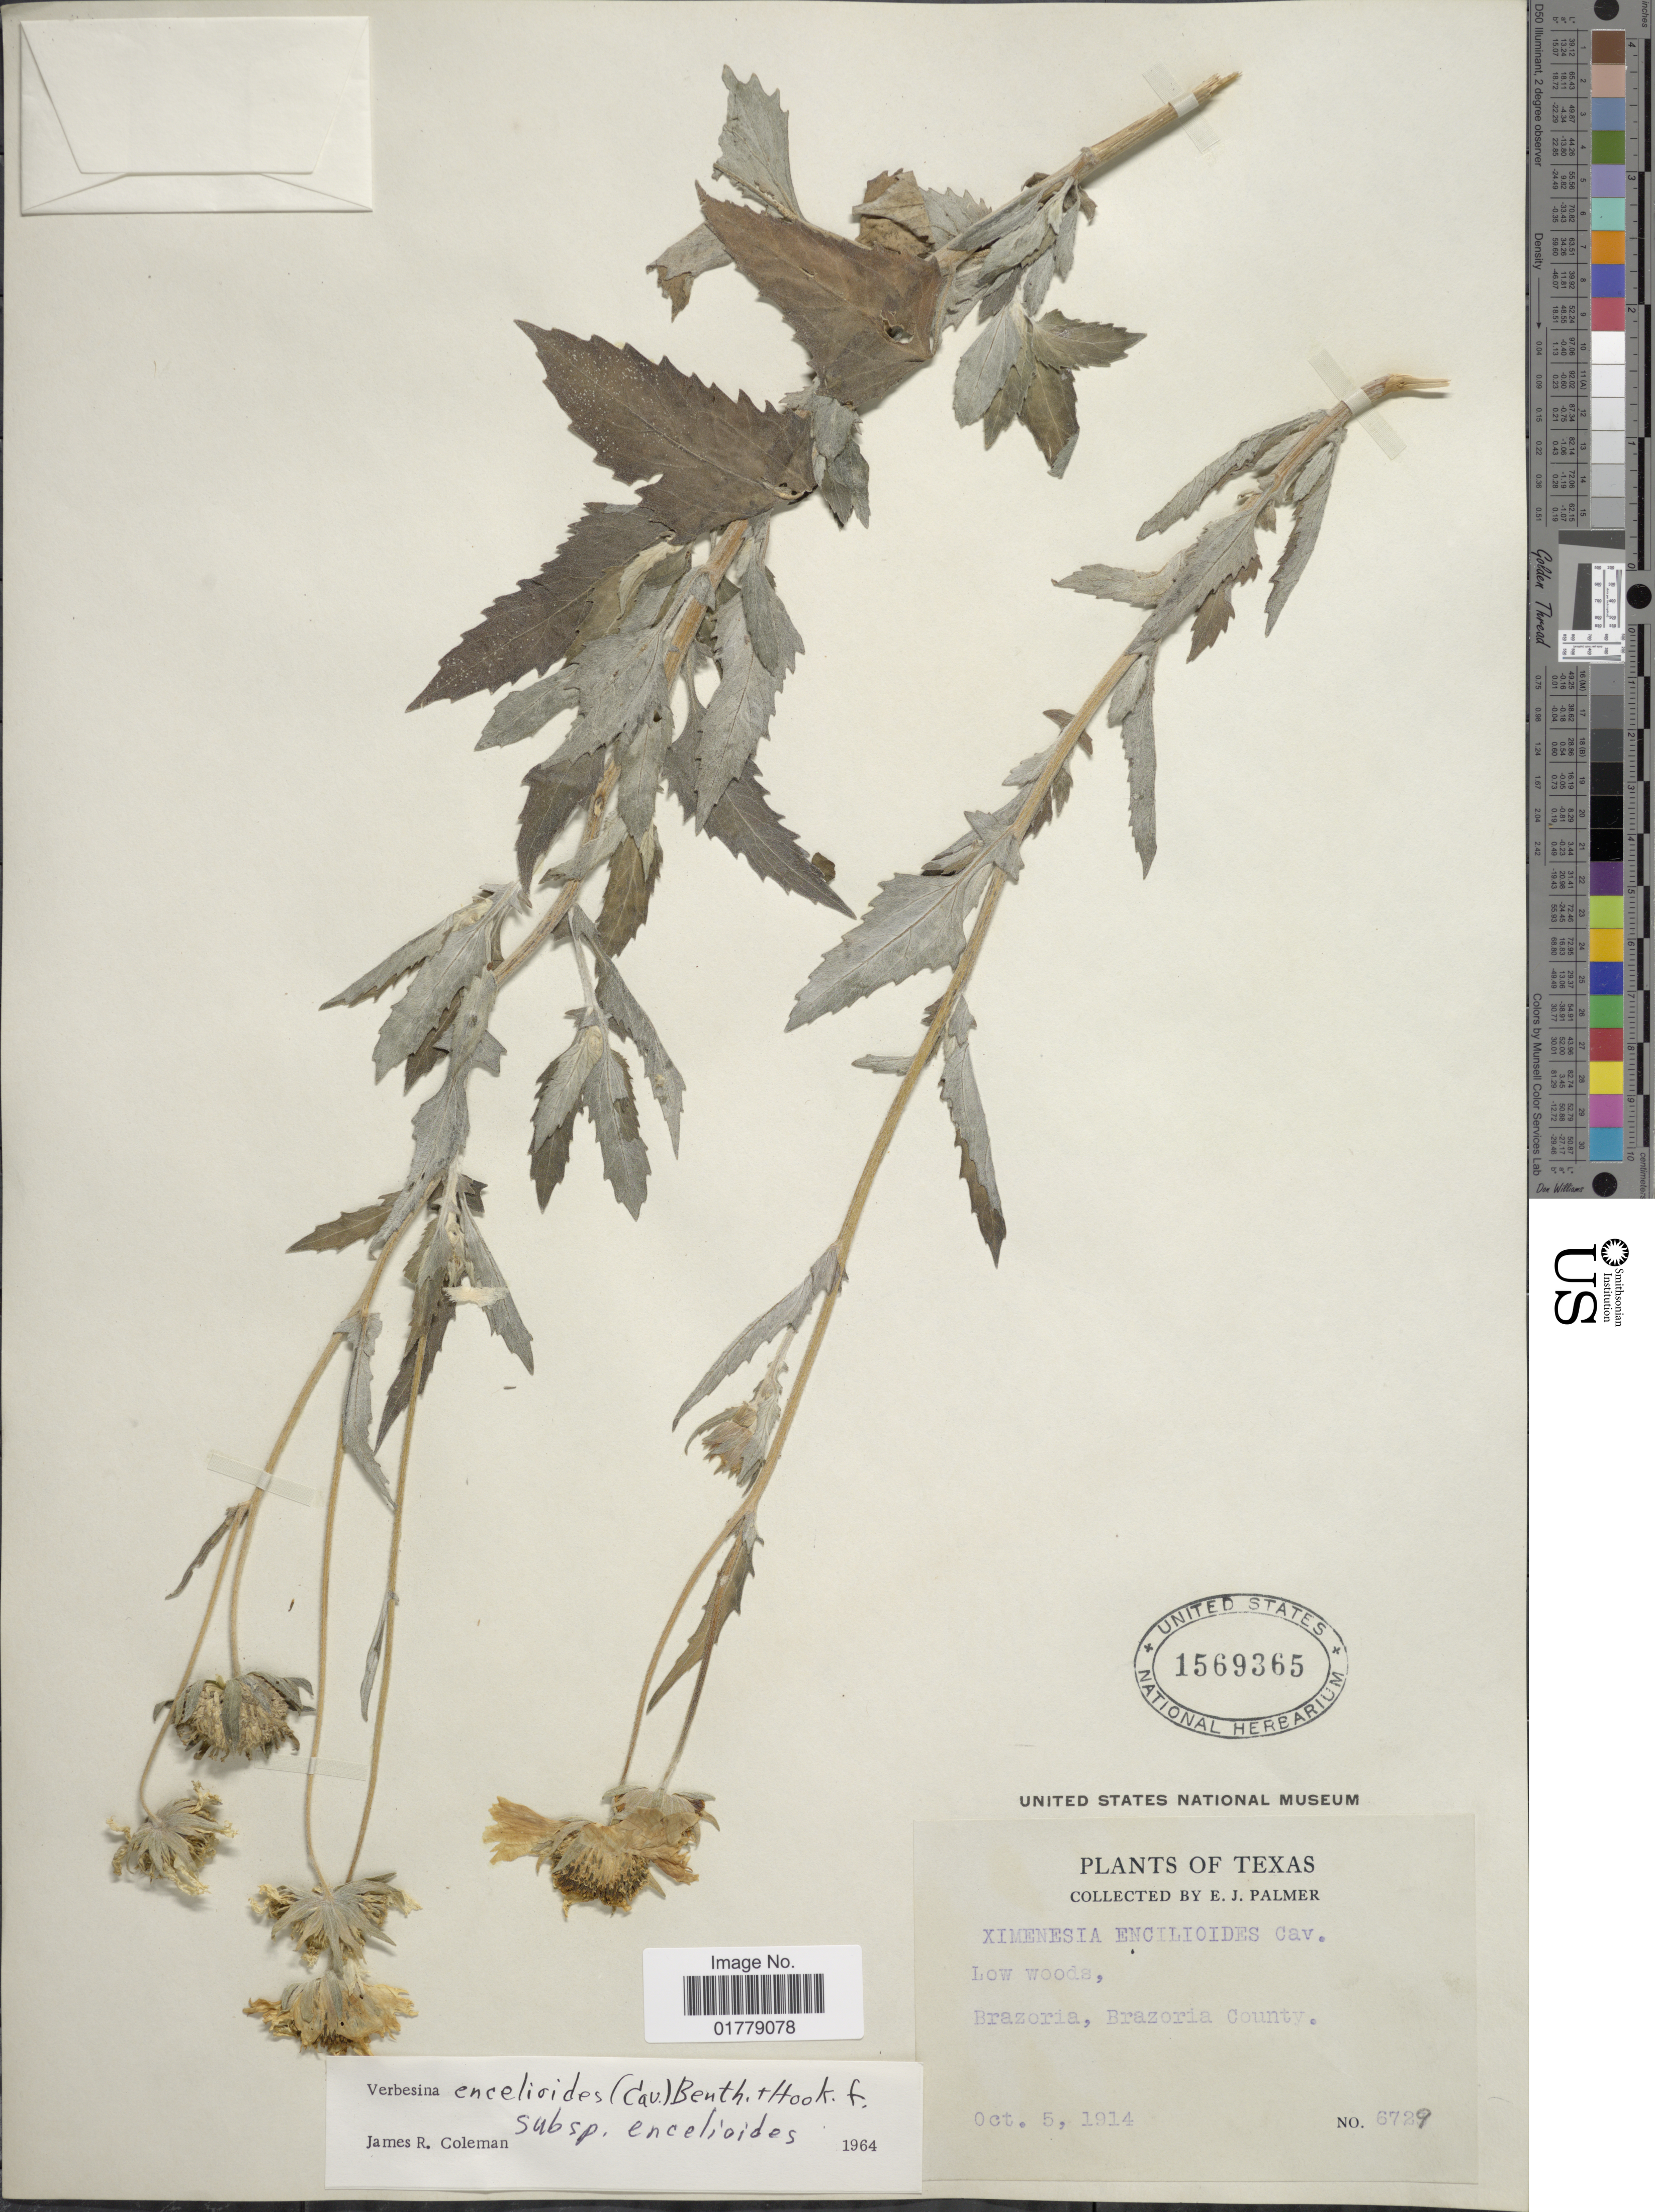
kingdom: Plantae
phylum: Tracheophyta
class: Magnoliopsida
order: Asterales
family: Asteraceae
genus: Verbesina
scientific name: Verbesina encelioides subsp. encelioides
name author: (Cav.) Benth. & Hook.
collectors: E. J. Palmer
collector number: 6729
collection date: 1914-10-05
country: United States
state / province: Texas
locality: Brazoria, Brazoria County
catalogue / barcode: US 1569365